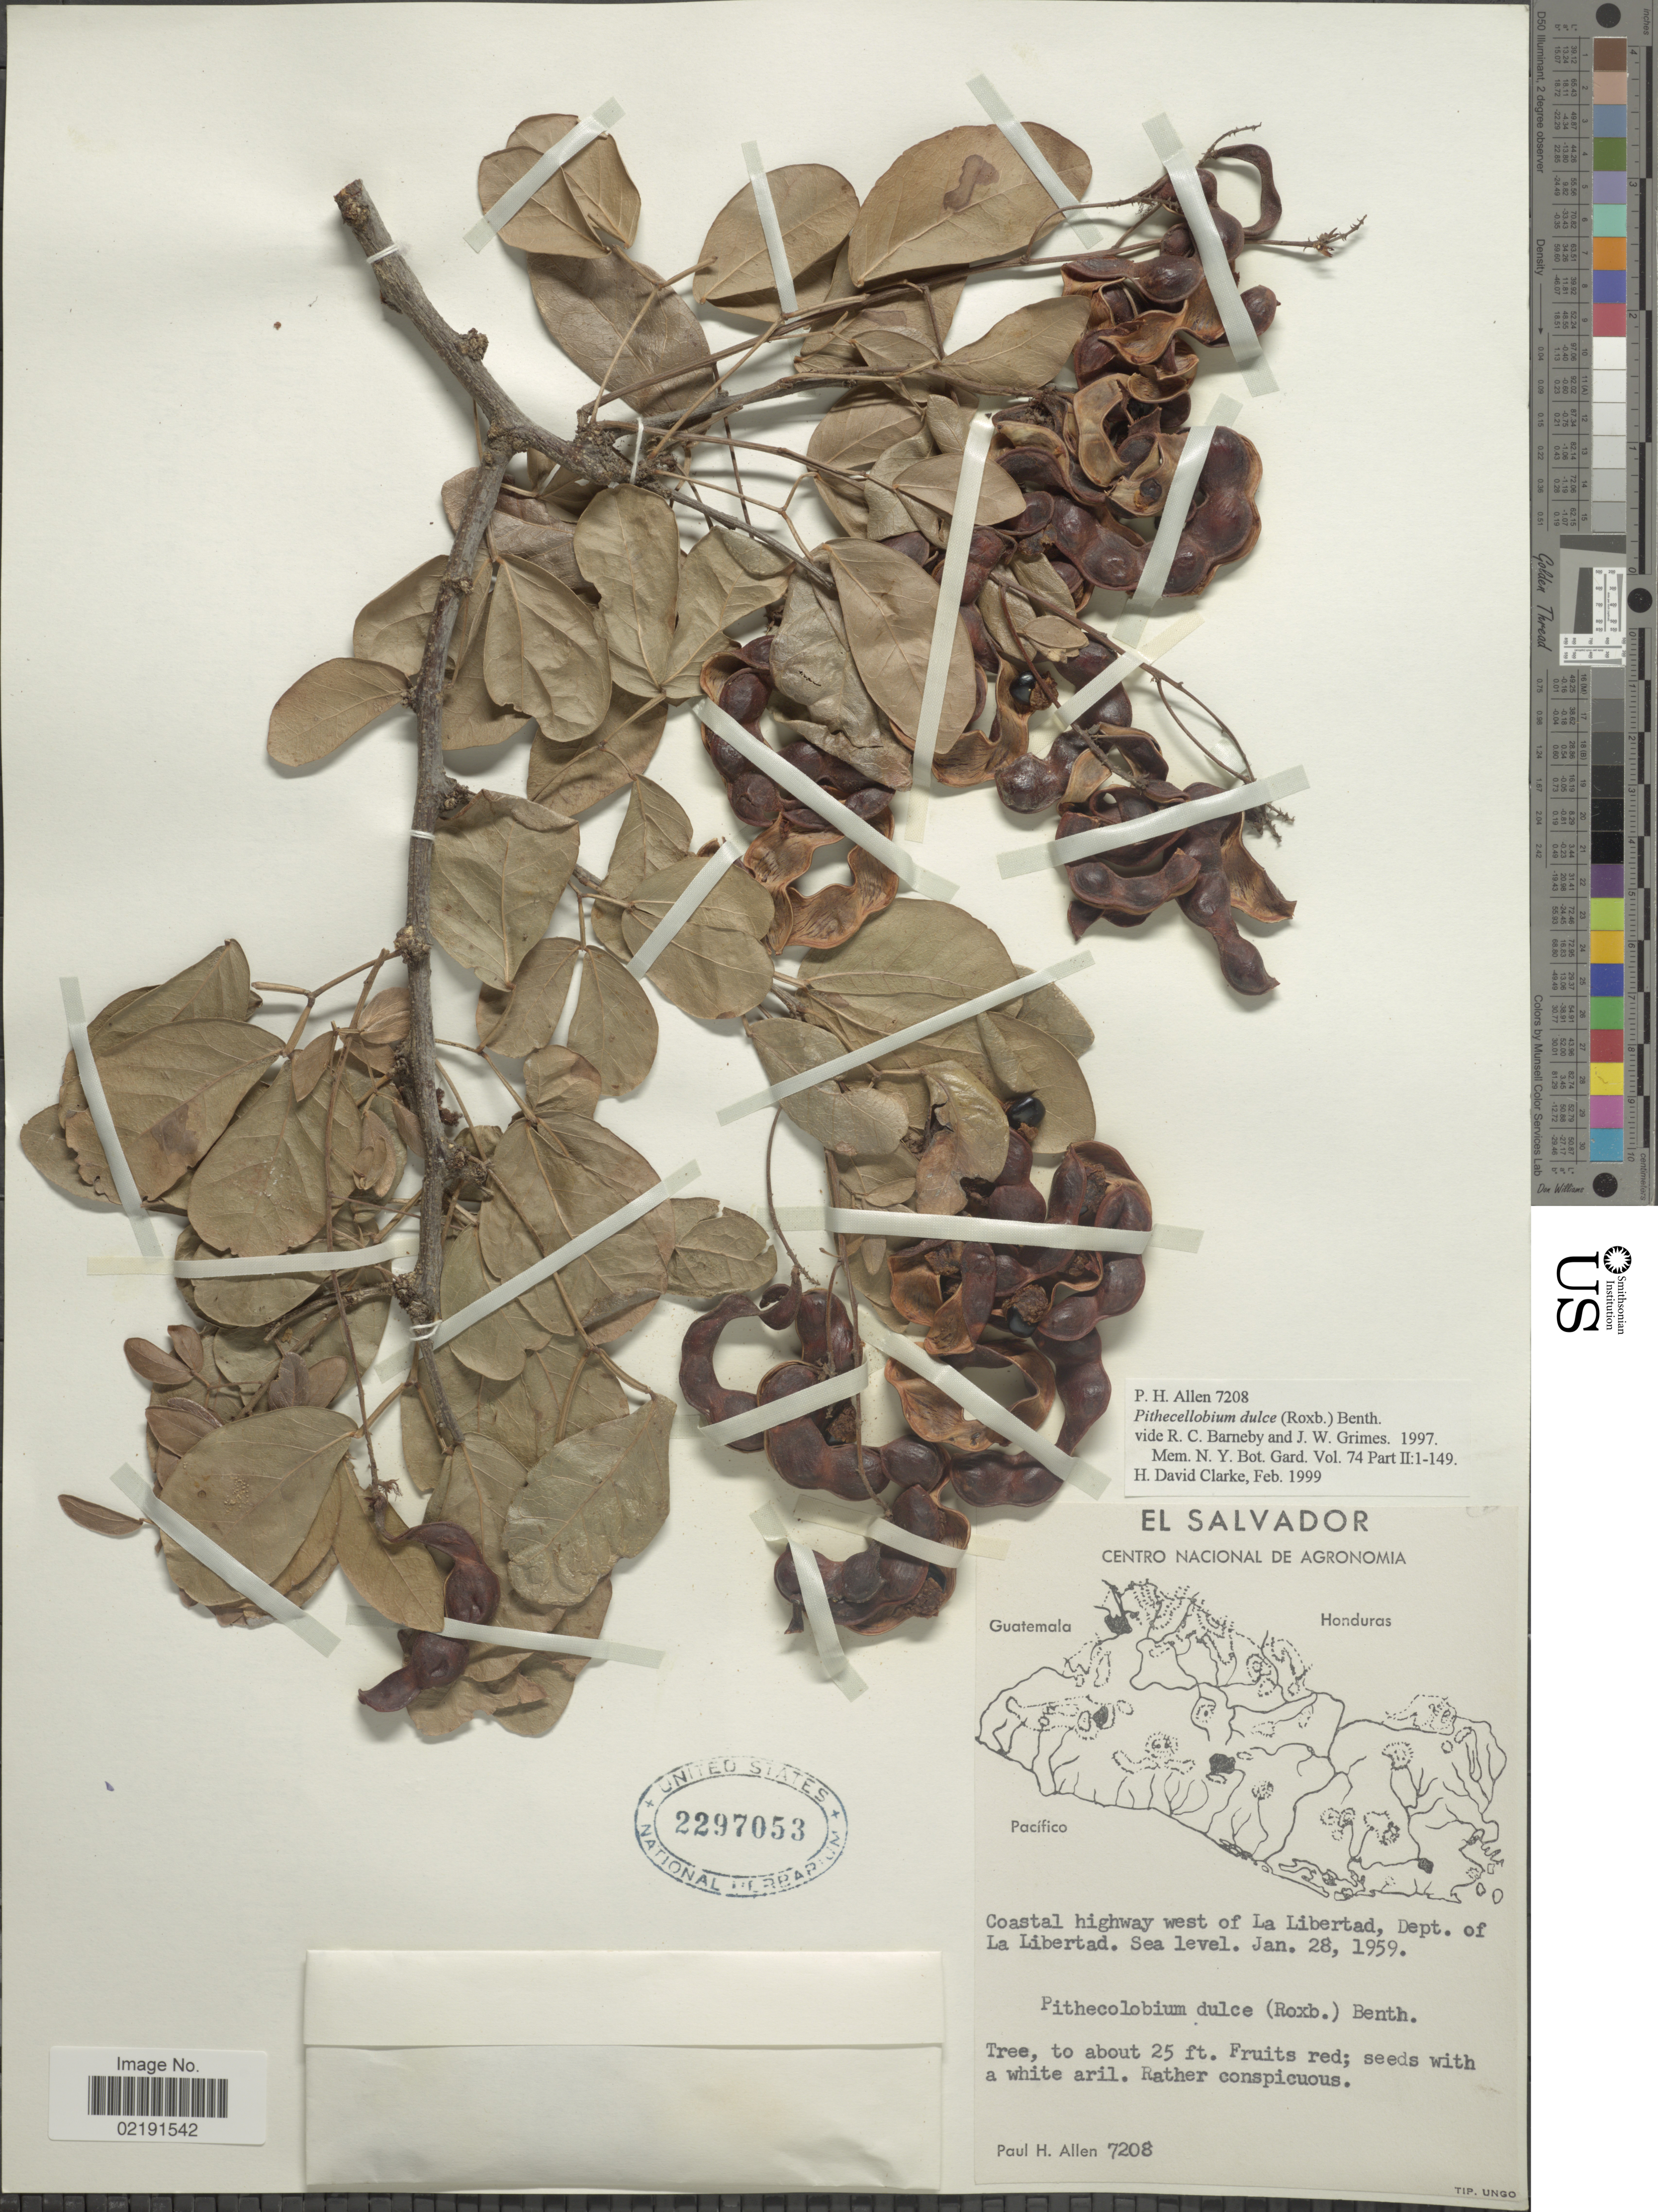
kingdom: Plantae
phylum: Tracheophyta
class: Magnoliopsida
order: Fabales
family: Fabaceae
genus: Pithecellobium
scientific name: Pithecellobium dulce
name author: (Roxb.) Benth.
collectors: P. H. Allen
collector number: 7208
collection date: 1959-01-28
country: El Salvador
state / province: La Libertad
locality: Coastal highway west of La Libertad, Dept. of La Libertad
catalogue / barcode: US 2297053